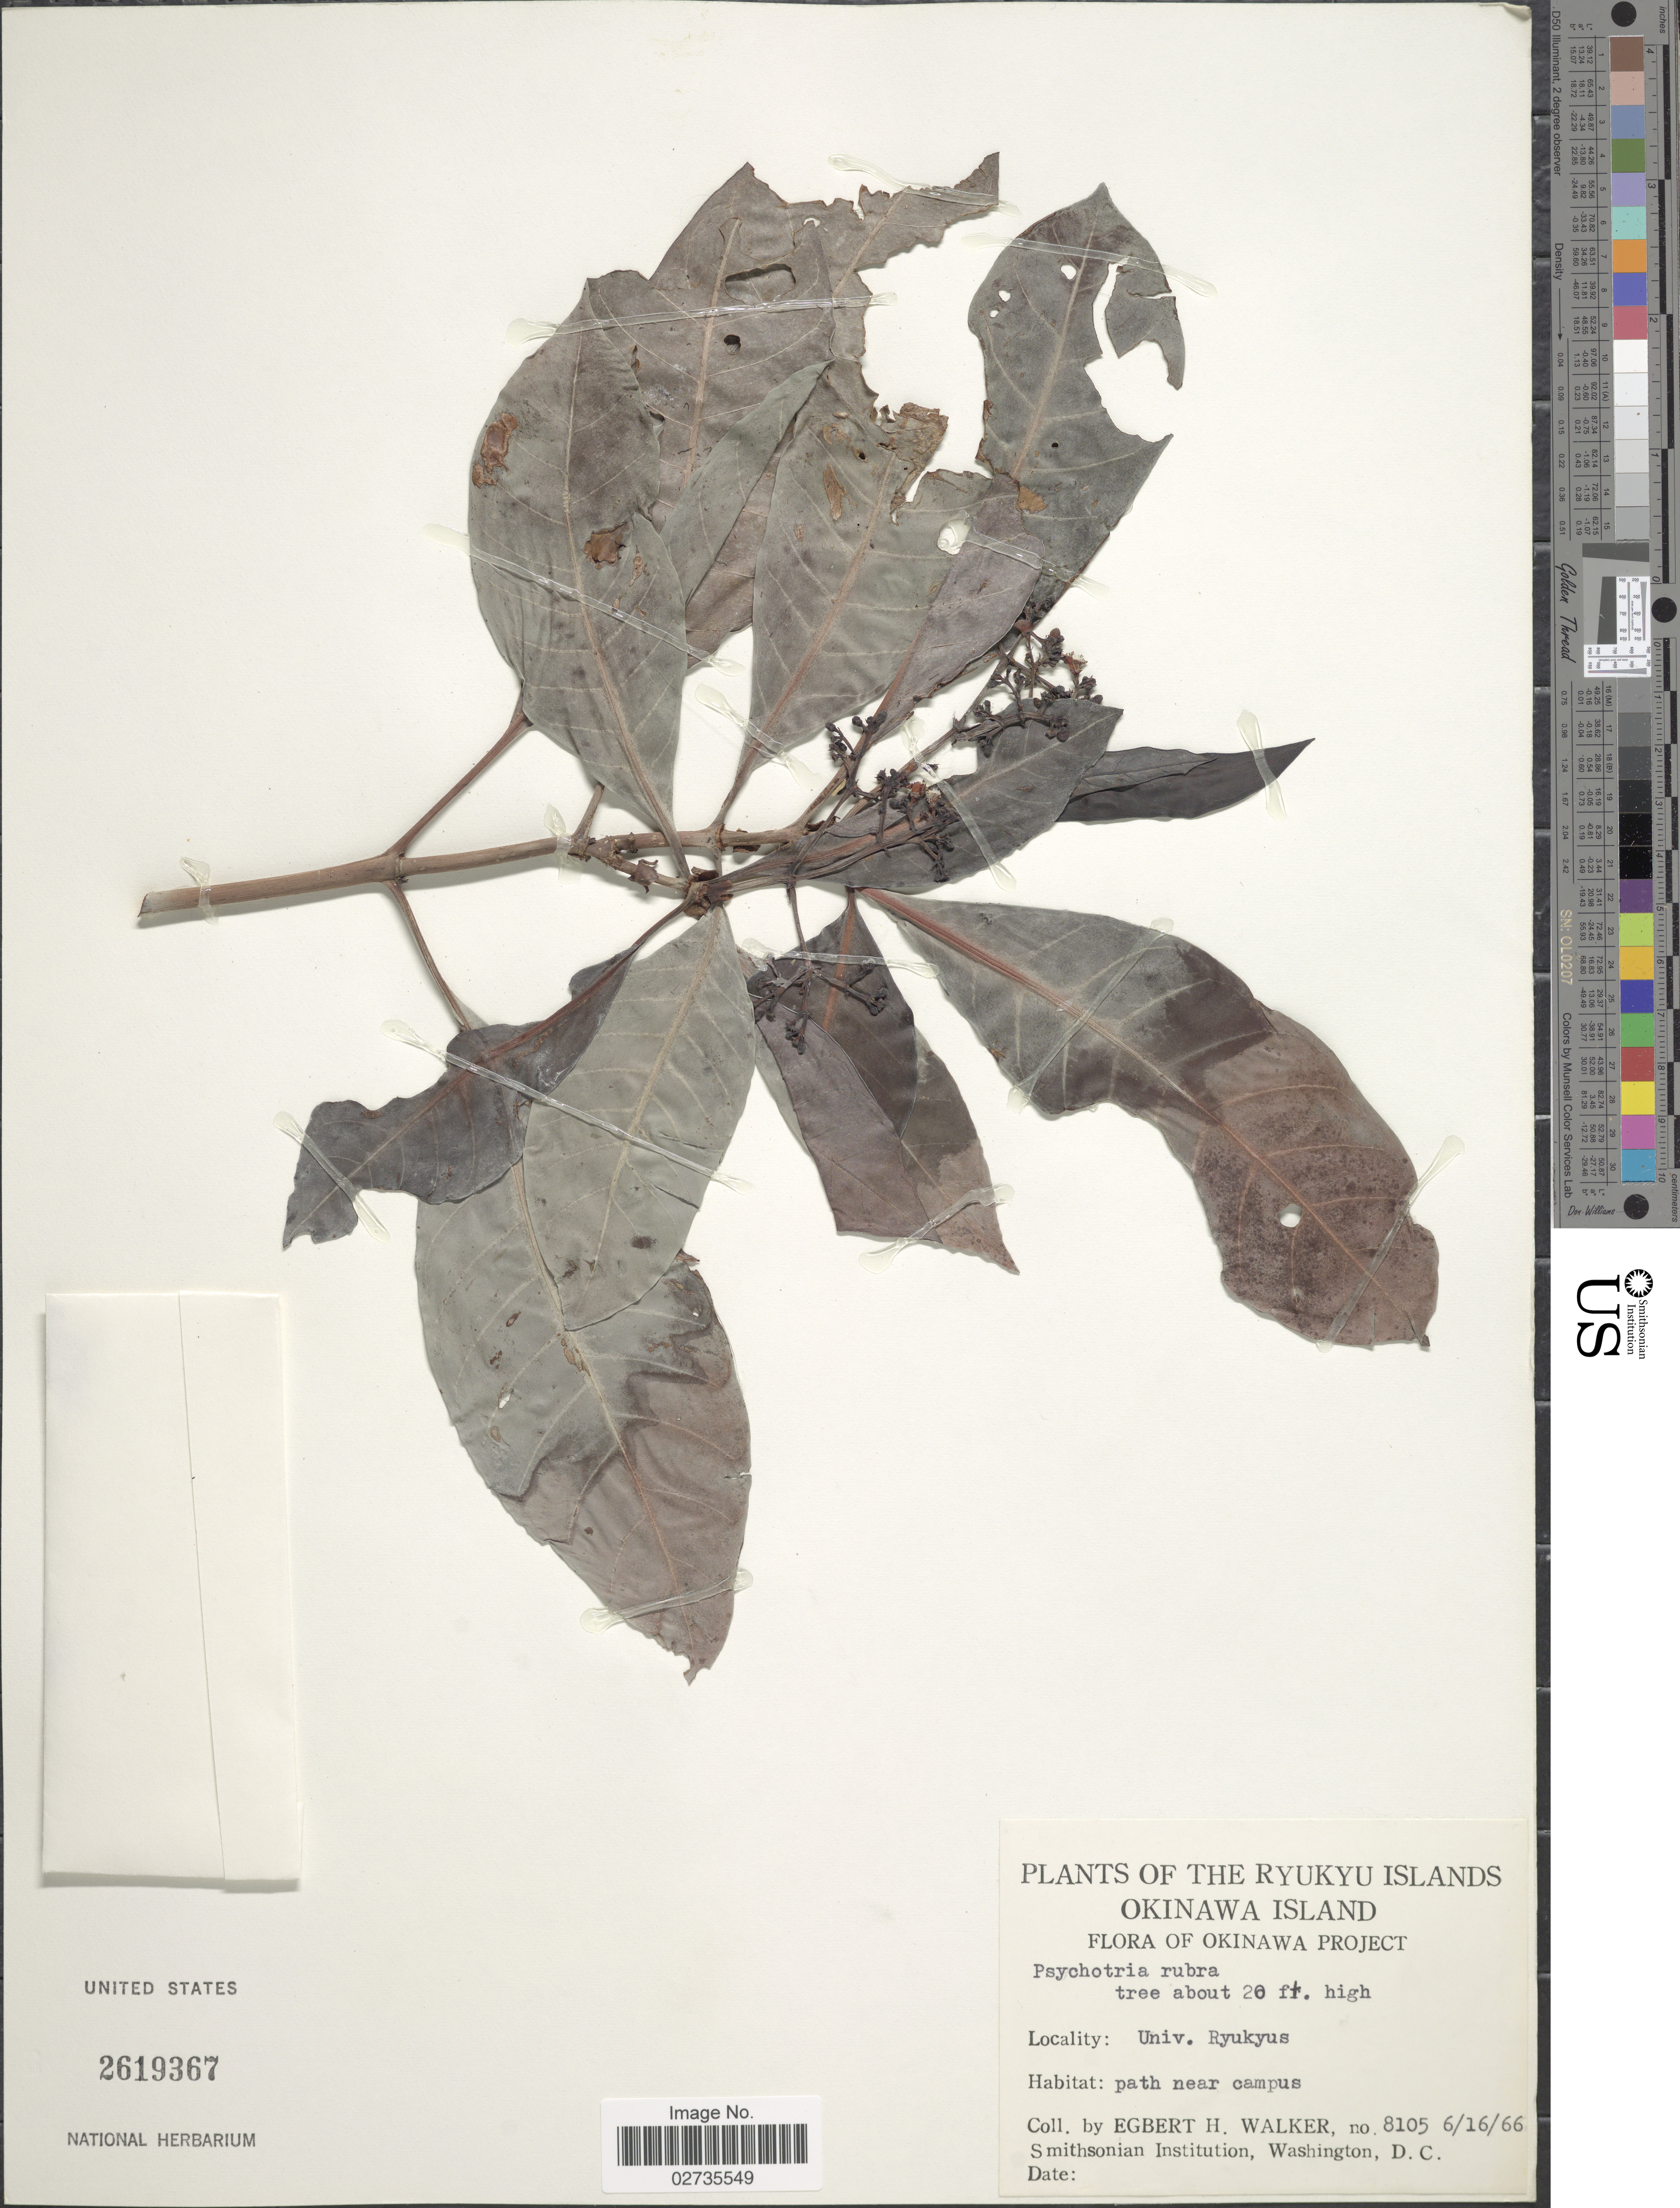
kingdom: Plantae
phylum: Tracheophyta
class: Magnoliopsida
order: Gentianales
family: Rubiaceae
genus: Psychotria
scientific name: Psychotria rubra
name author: (Lour.) Poir.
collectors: E. H. Walker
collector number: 8105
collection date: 1966-06-16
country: Japan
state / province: Okinawa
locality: Ryukyu Islands. Univ. Ryukyus.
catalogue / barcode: US 2619367